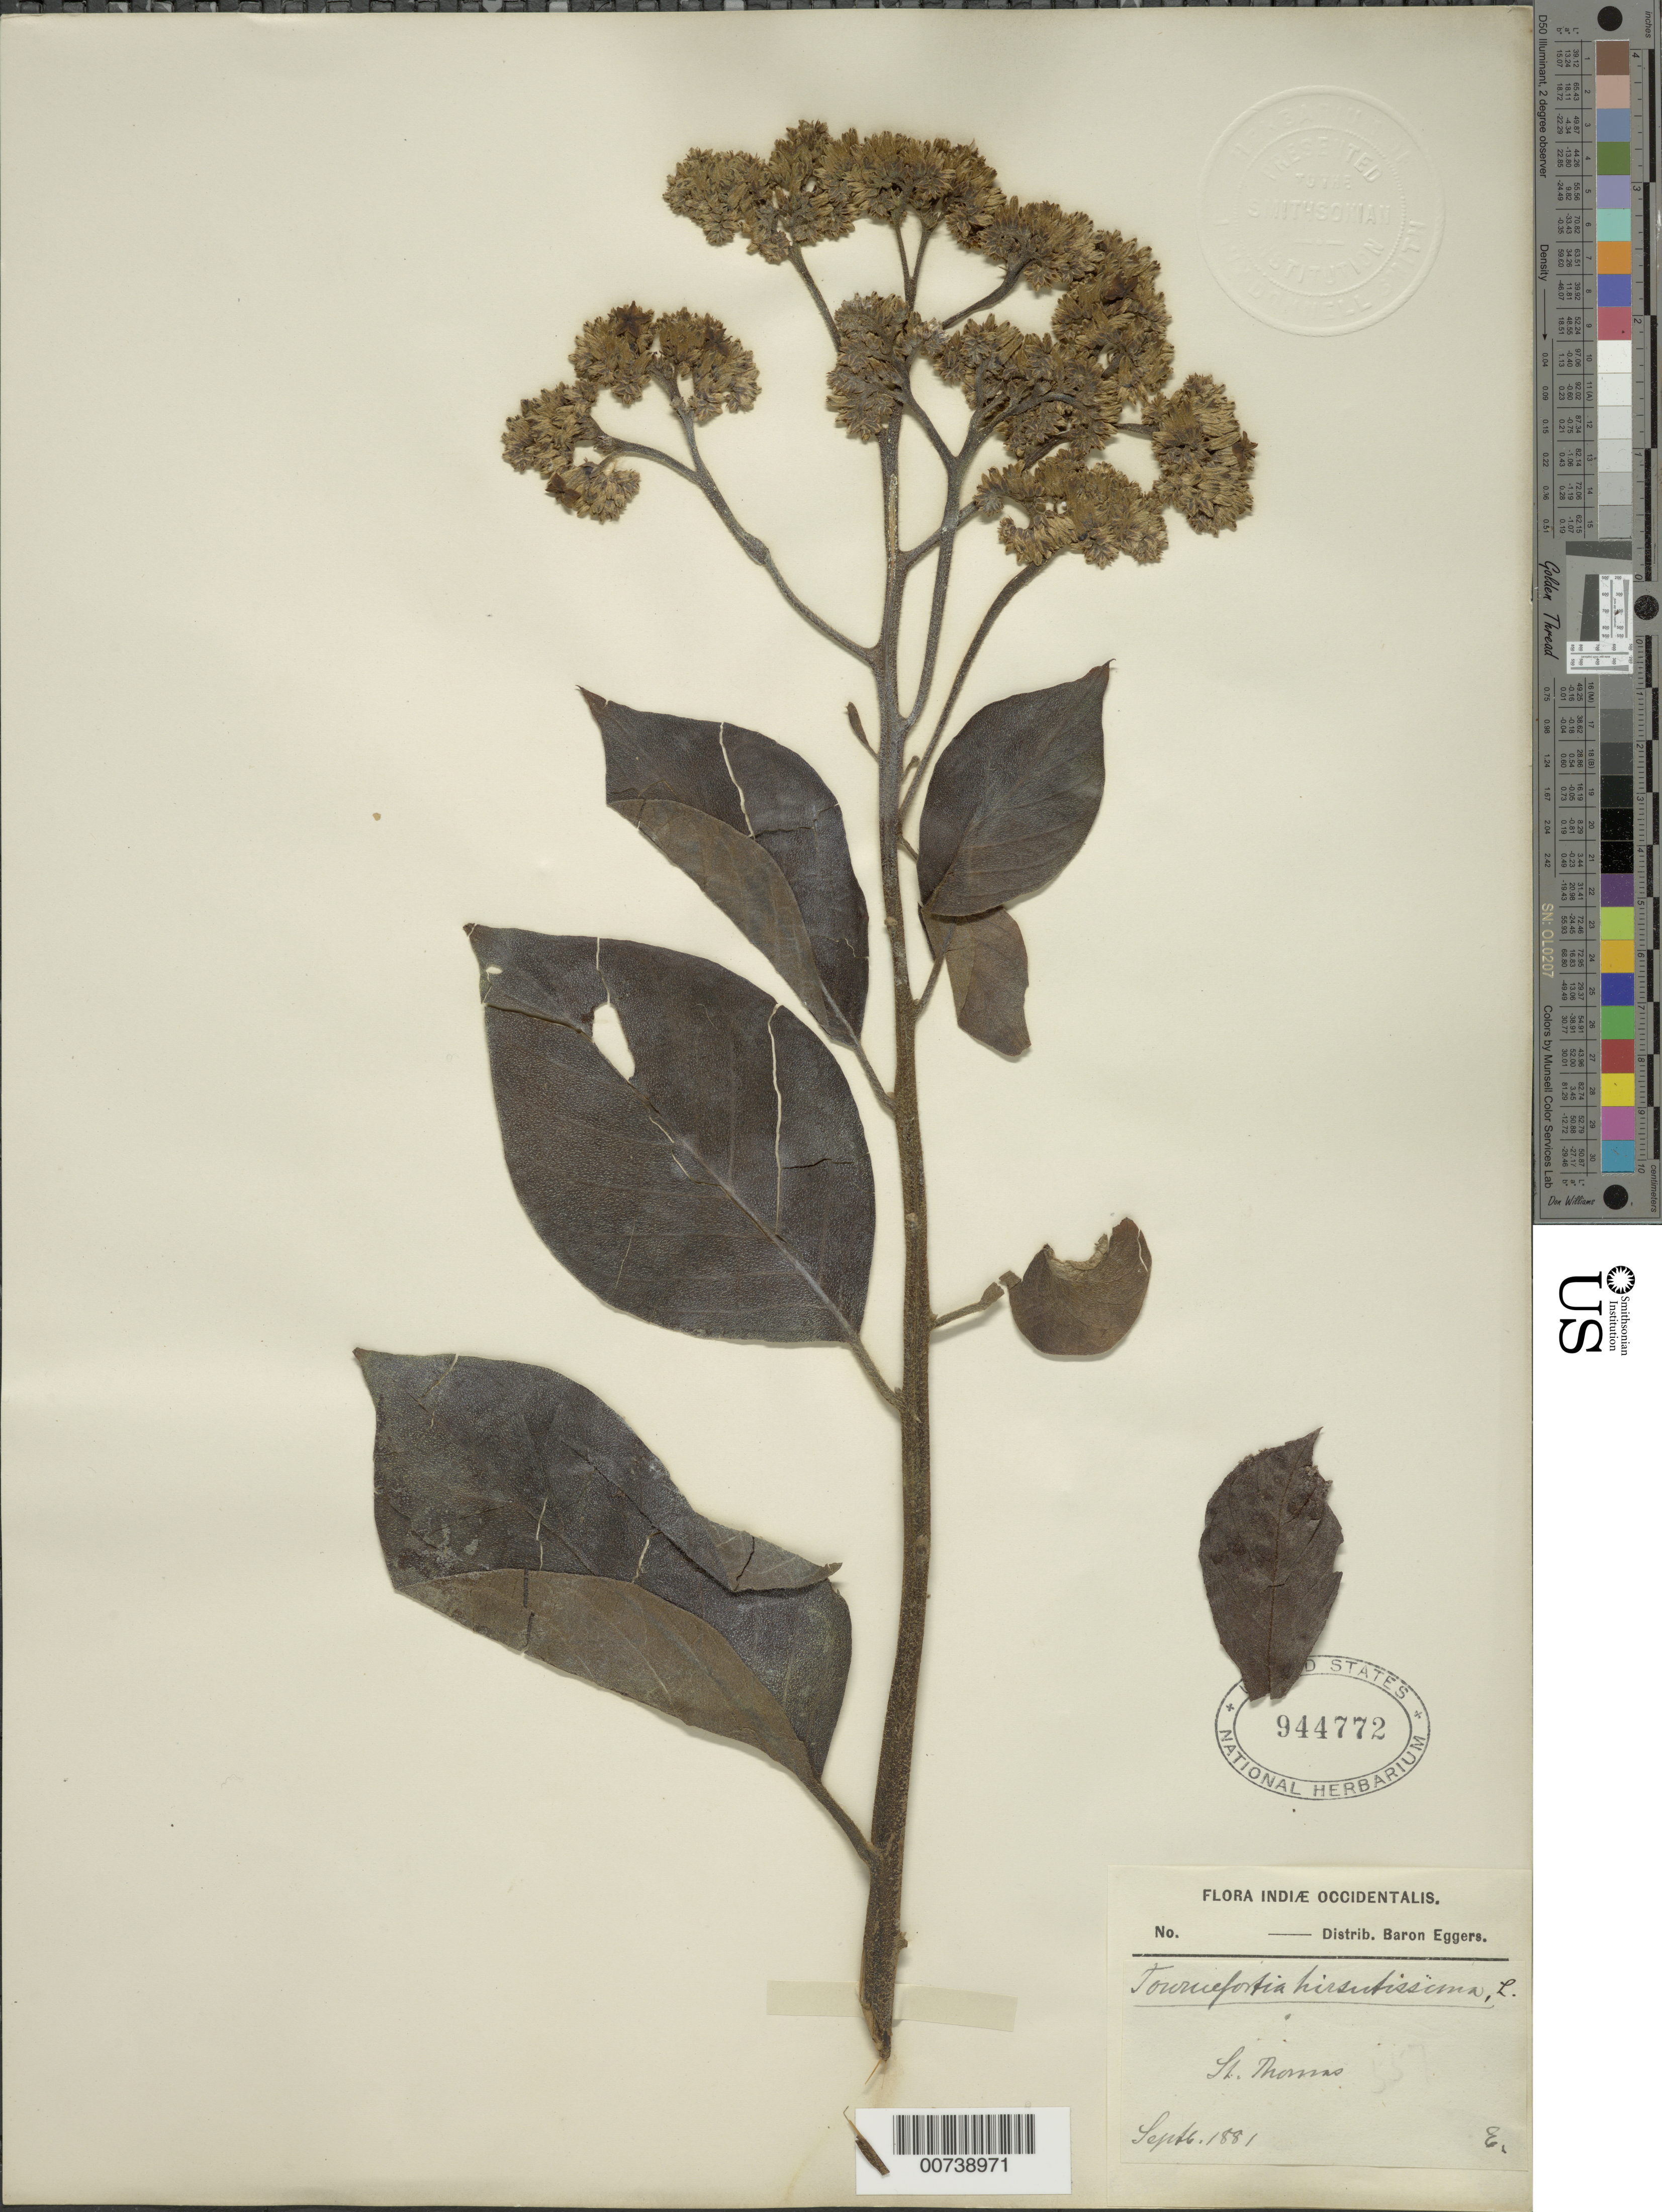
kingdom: Plantae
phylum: Tracheophyta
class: Magnoliopsida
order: Boraginales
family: Heliotropiaceae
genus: Tournefortia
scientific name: Tournefortia hirsutissima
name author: L.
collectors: H. F. A. von Eggers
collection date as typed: Sep 1881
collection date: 1881-09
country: U.S. Virgin Islands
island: St. Thomas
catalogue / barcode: US 944772